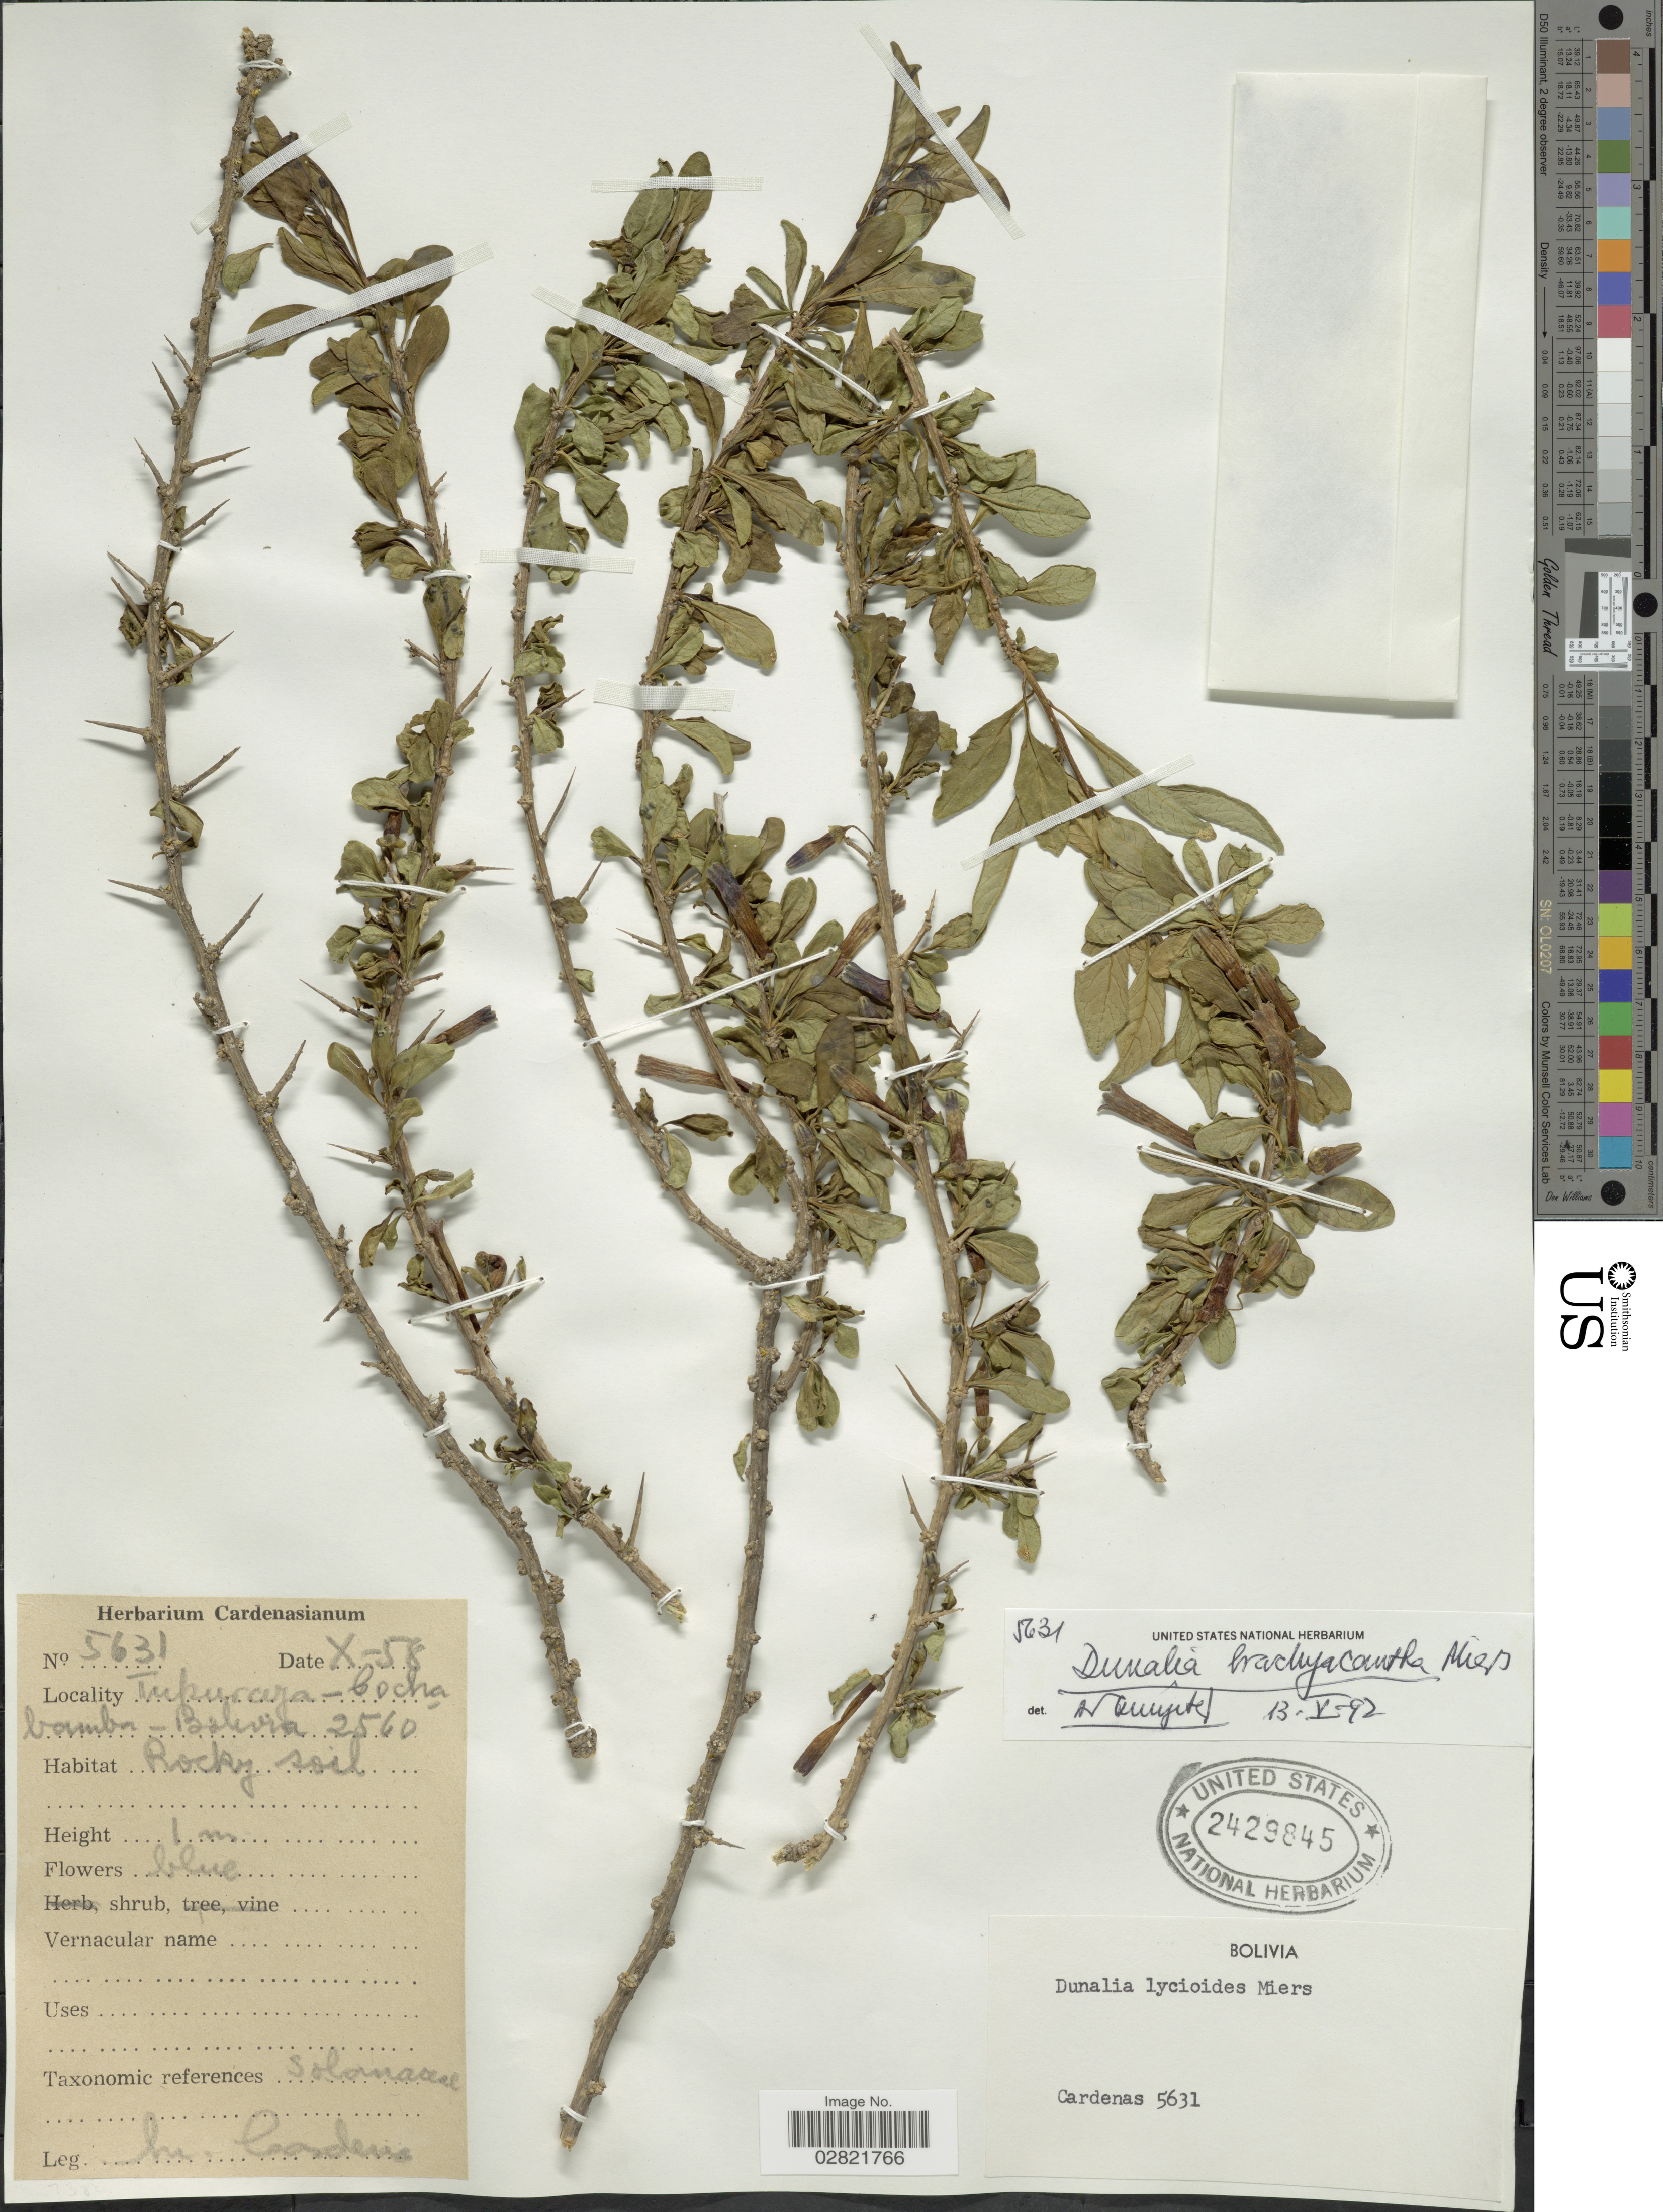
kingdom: Plantae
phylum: Tracheophyta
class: Magnoliopsida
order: Solanales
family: Solanaceae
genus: Dunalia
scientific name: Dunalia brachyacantha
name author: Miers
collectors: M. Cárdenas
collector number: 5631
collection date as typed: Transcribed d/m/y: /10/58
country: Bolivia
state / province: Cochabamba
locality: Tukuraya.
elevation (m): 780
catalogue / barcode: US 2429845